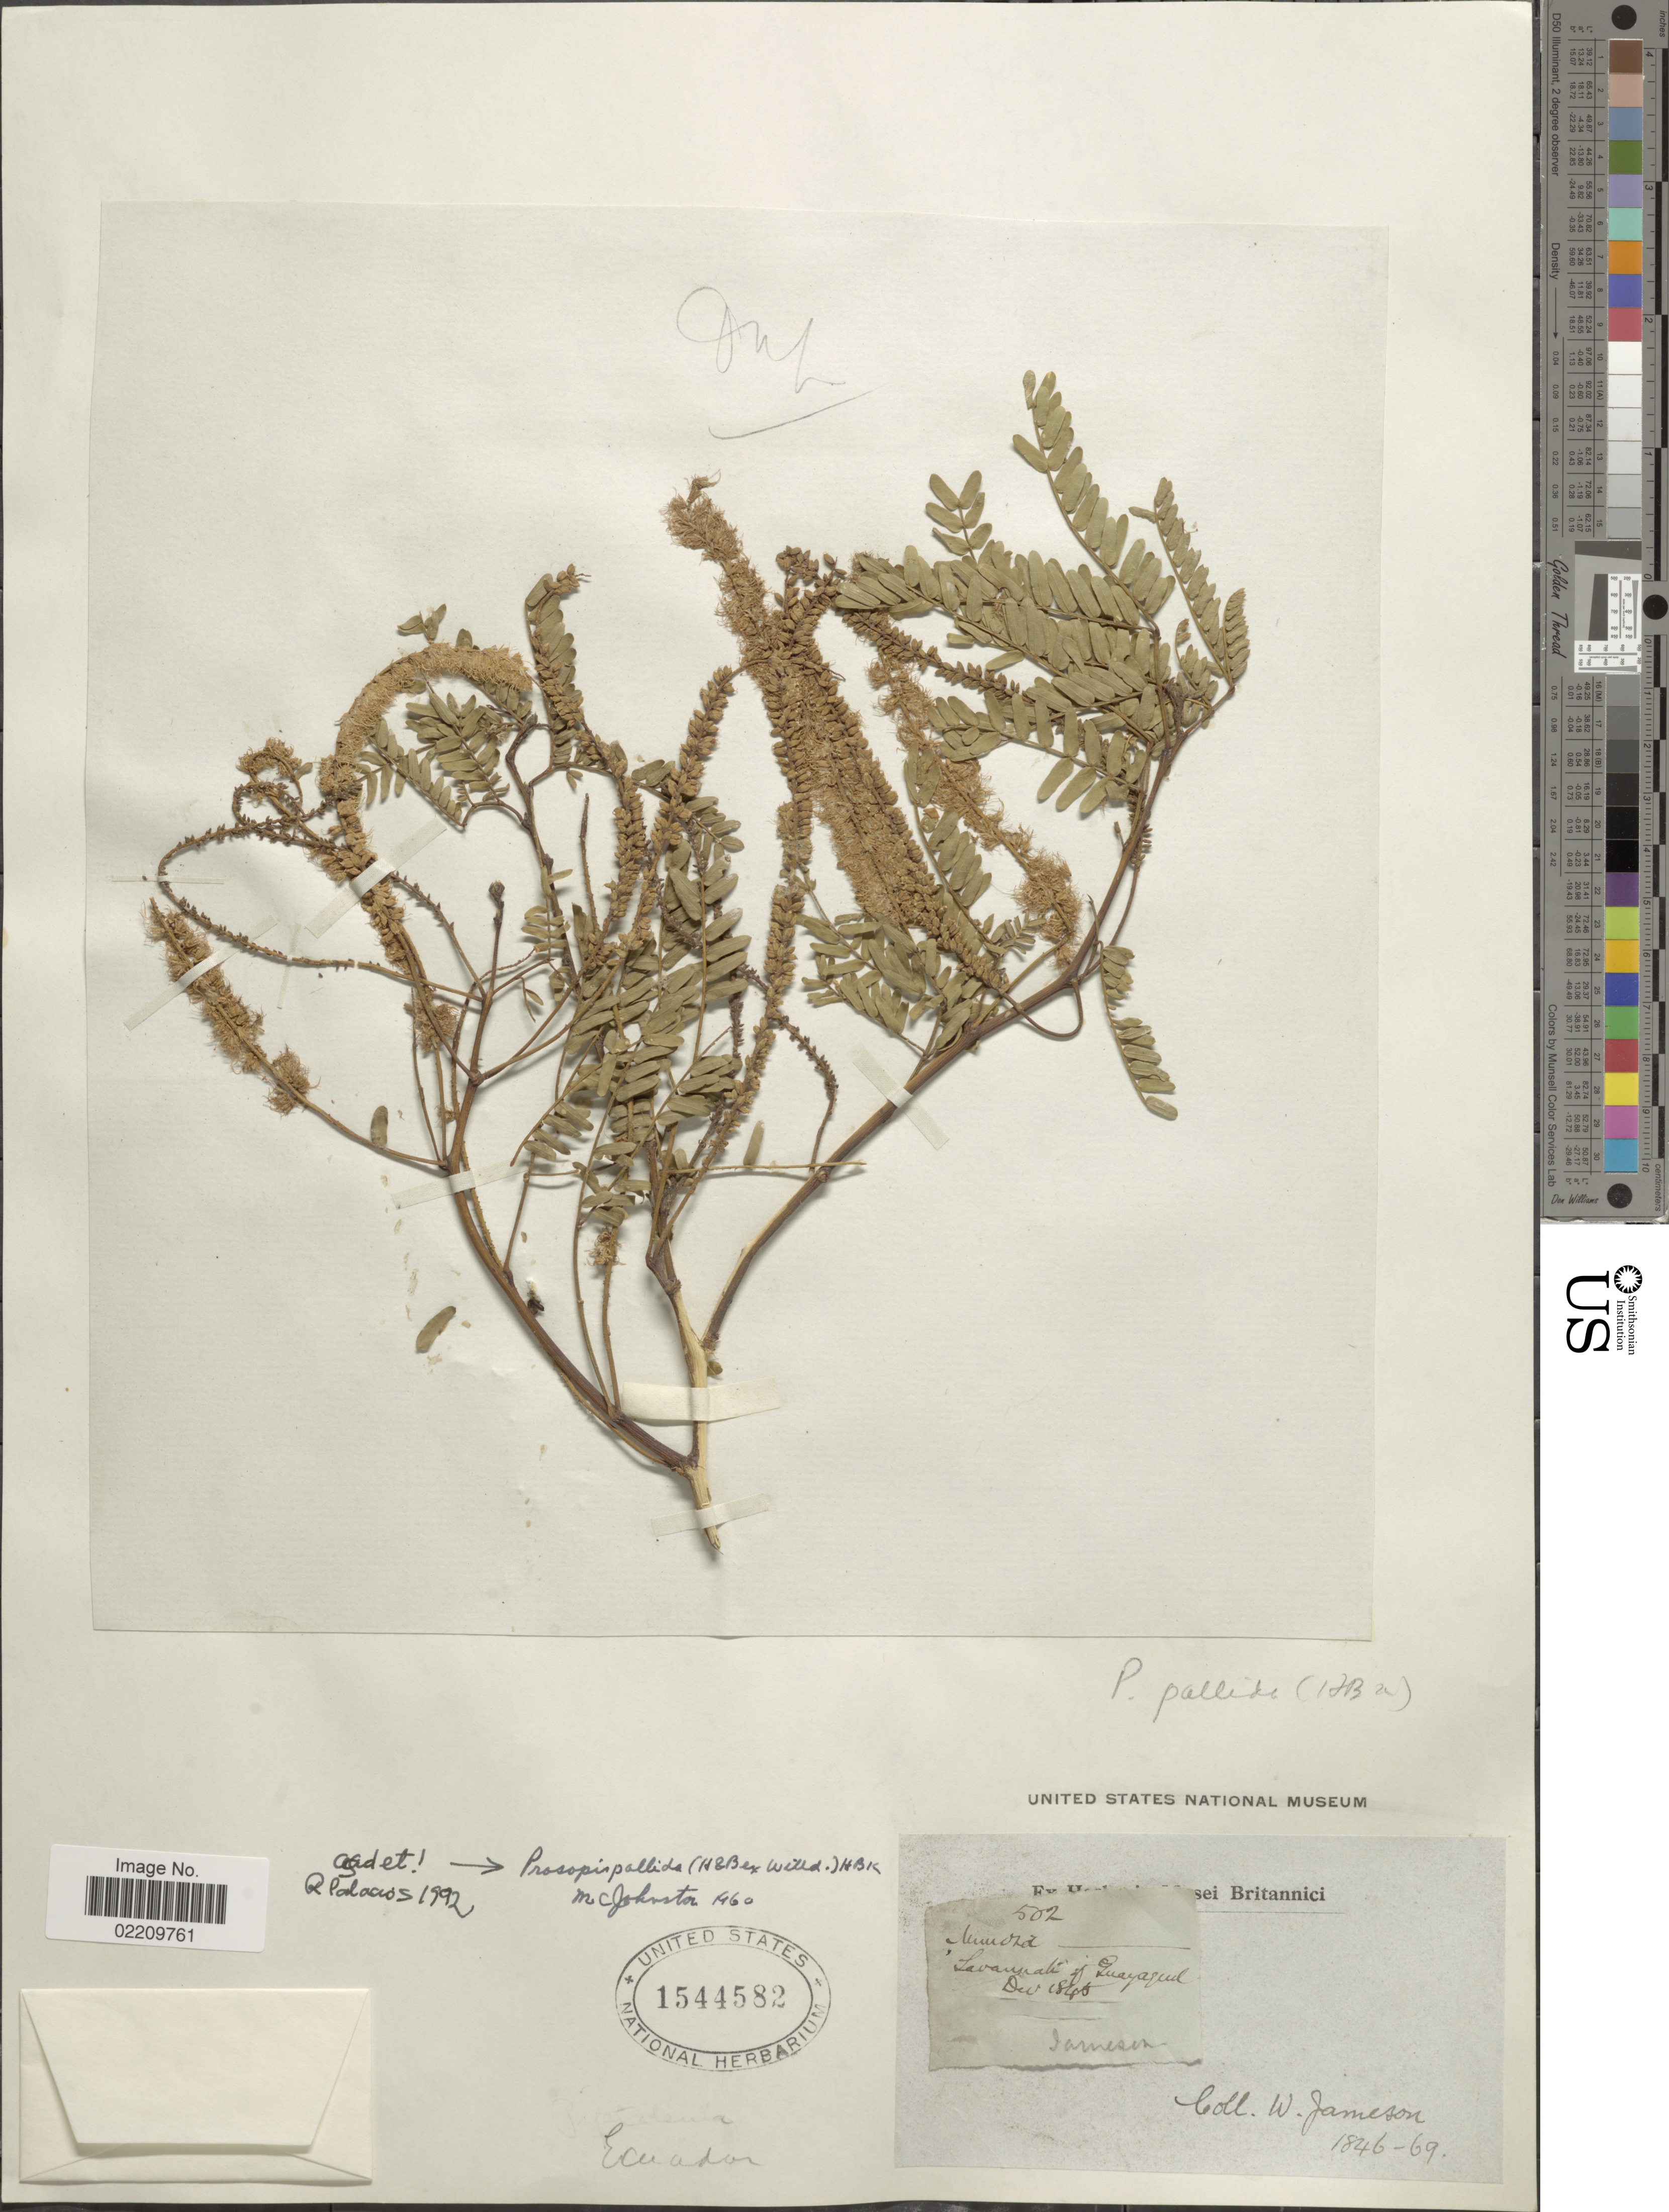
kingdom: Plantae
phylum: Tracheophyta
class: Magnoliopsida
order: Fabales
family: Fabaceae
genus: Neltuma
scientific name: Neltuma pallida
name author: (Humb. & Bonpl. ex Willd.) C. E. Hughes & G.P. Lewis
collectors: W. Jameson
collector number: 502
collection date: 1846-12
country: Ecuador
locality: Lavannadi of Guayaquil. [interpreted]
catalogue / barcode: US 1544582